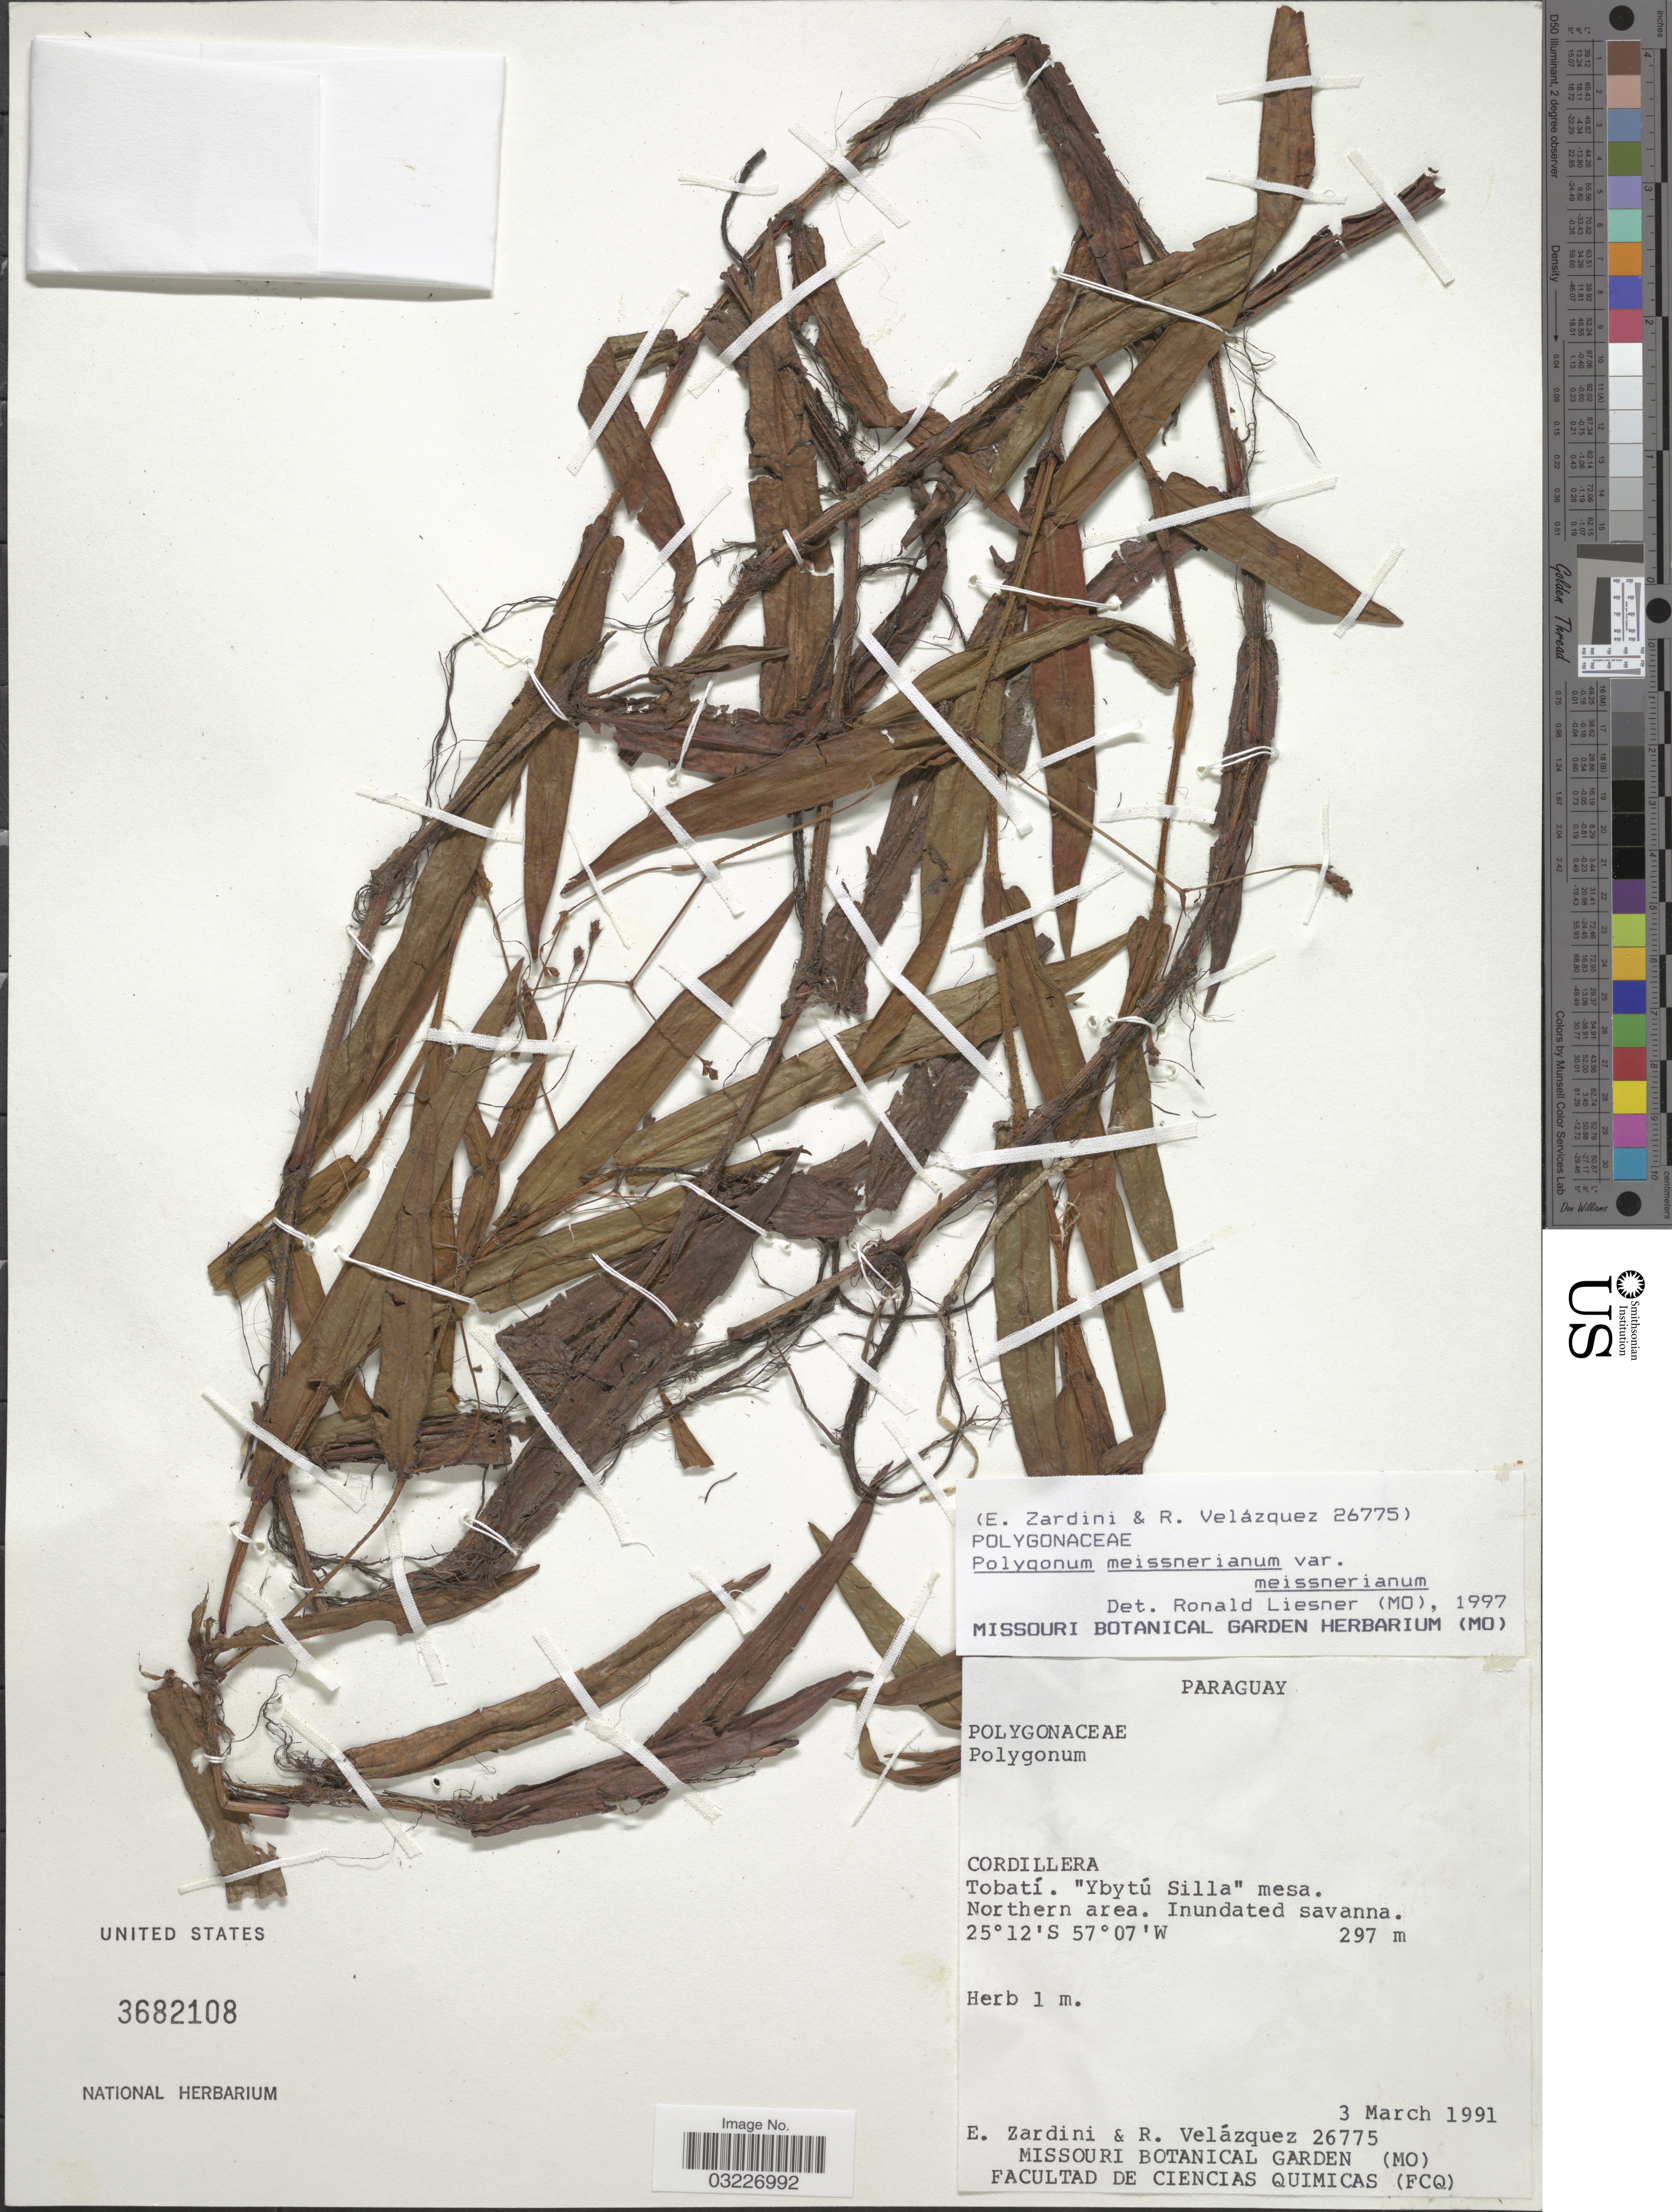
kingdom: Plantae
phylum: Tracheophyta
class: Magnoliopsida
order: Caryophyllales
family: Polygonaceae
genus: Polygonum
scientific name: Polygonum meisnerianum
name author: Cham. & Schltdl.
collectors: E. Zardini & R. Velázquez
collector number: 26775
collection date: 1991-03-03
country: Paraguay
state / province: Cordillera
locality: Tobatí. "Ybytú Silla" mesa. Northern area.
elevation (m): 297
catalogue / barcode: US 3682108